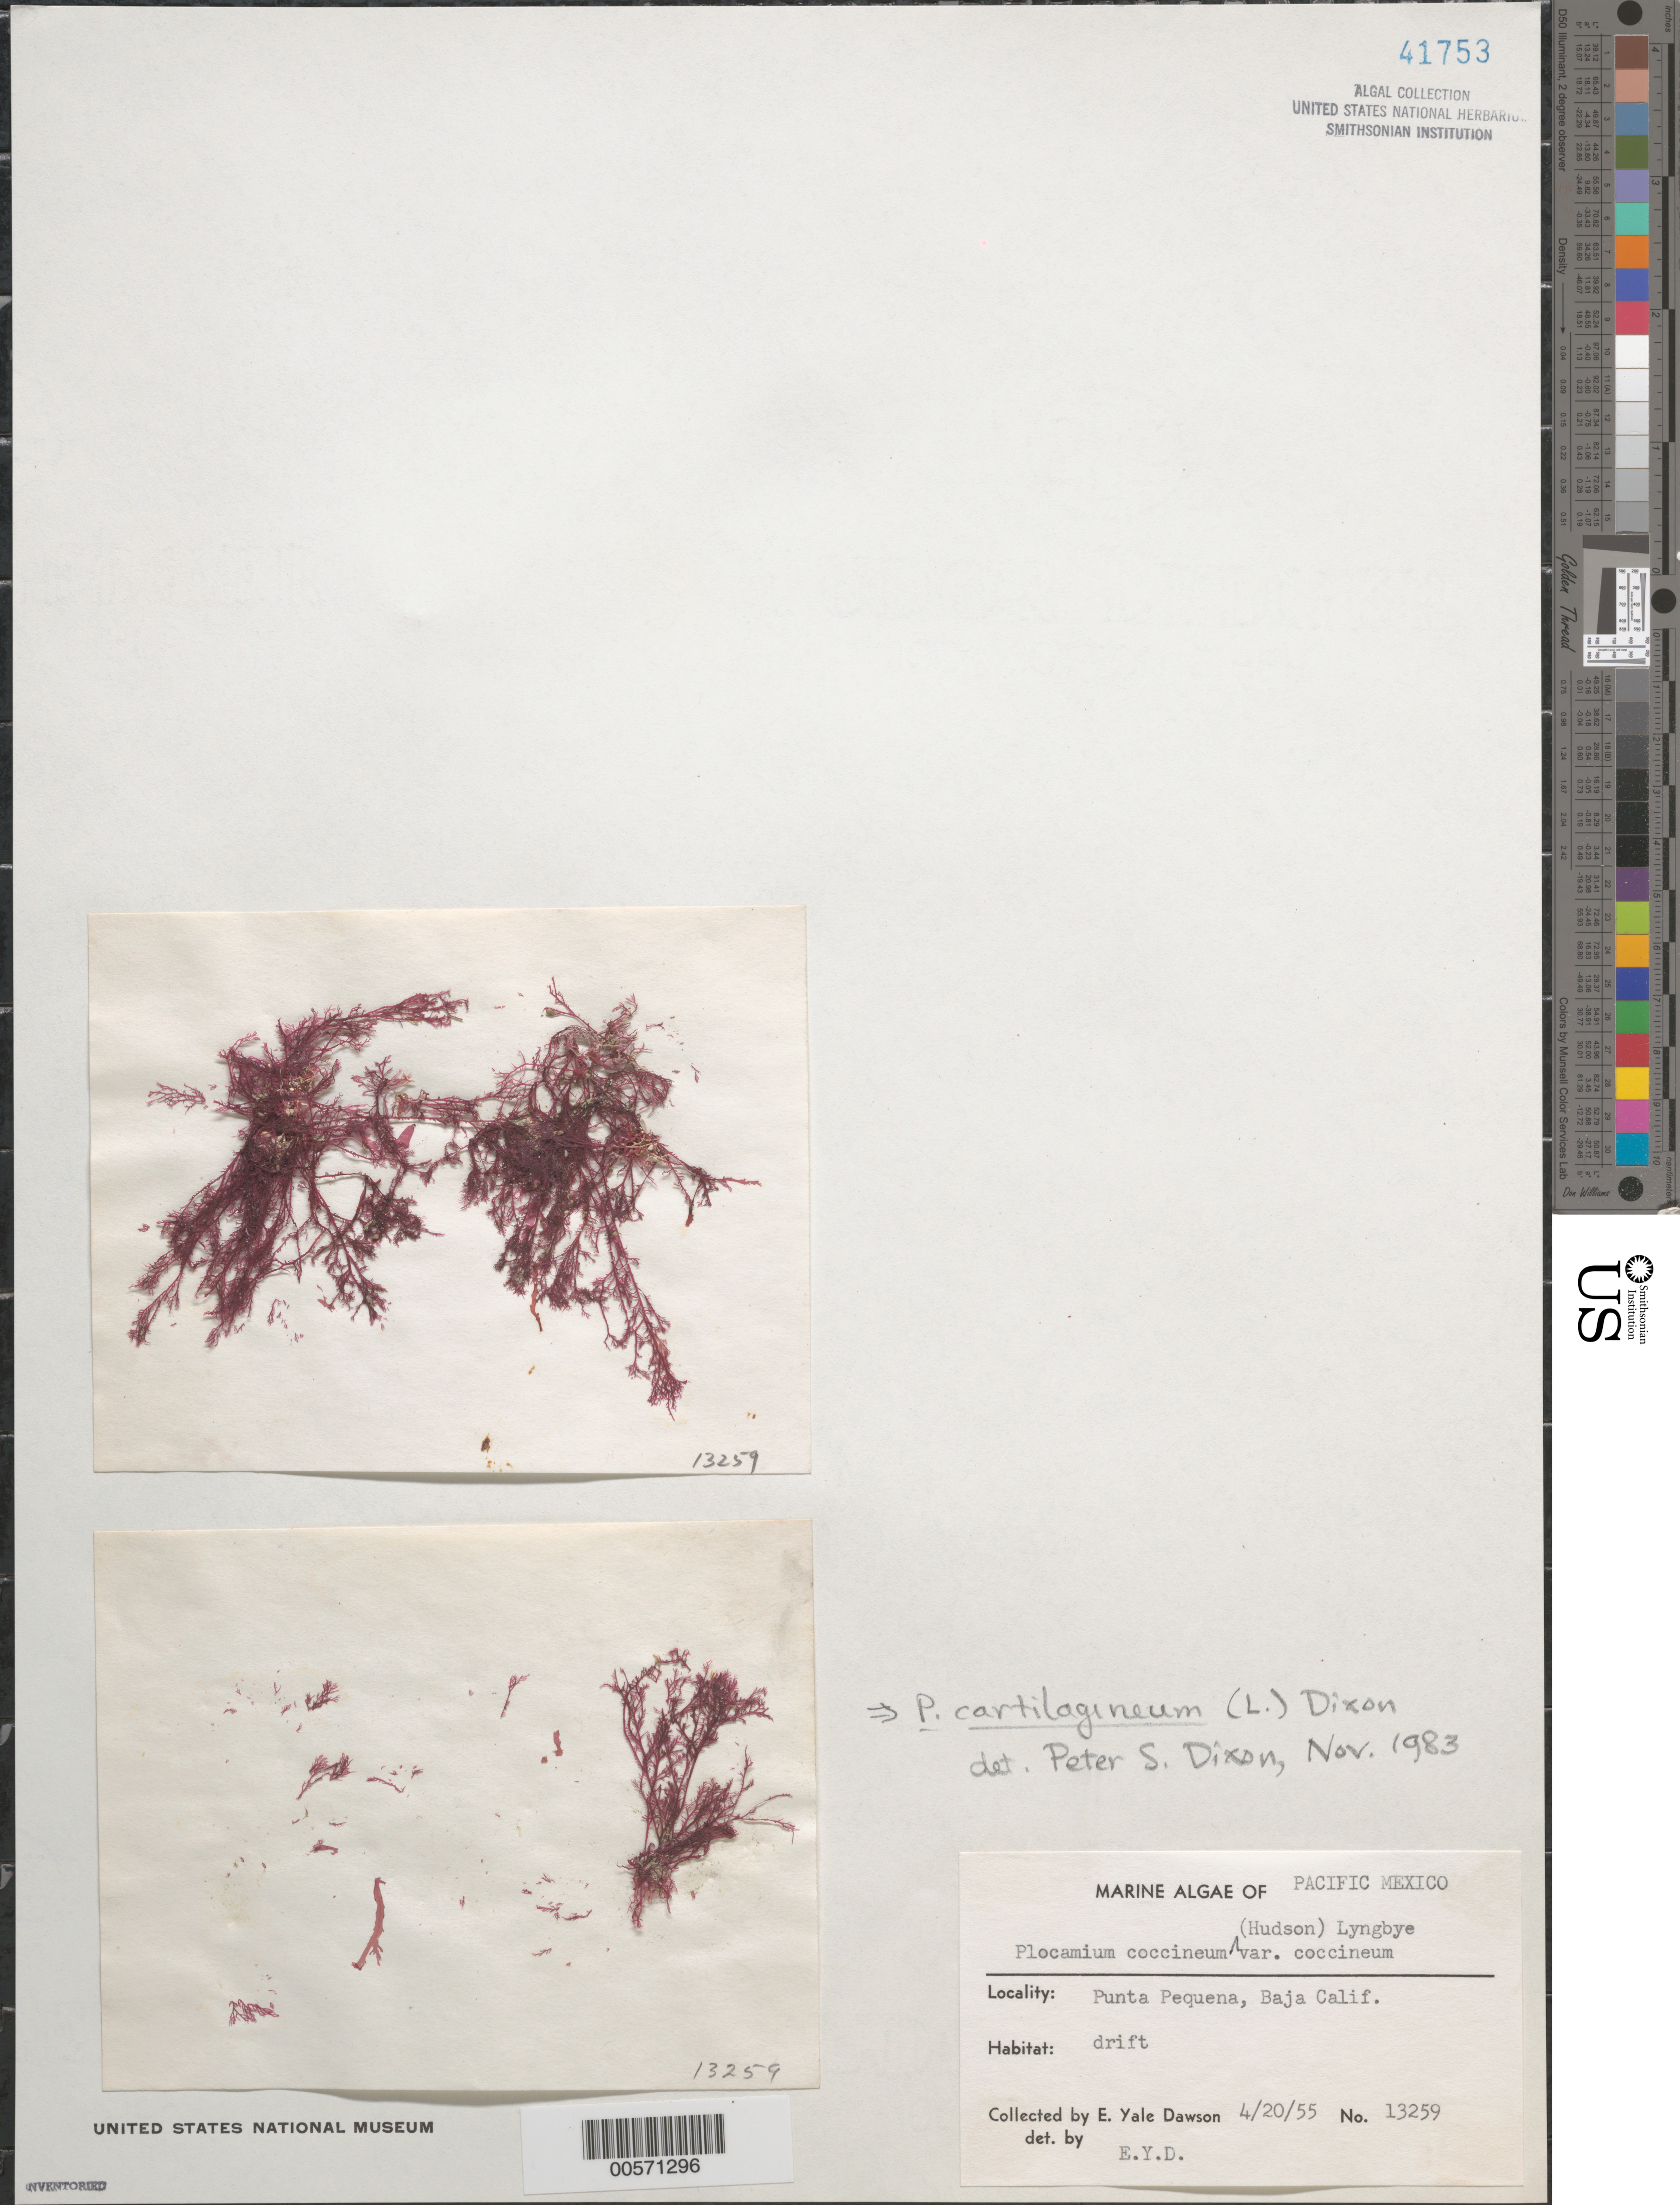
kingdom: Plantae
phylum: Rhodophyta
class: Florideophyceae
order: Plocamiales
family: Plocamiaceae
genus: Plocamium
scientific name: Plocamium cartilagineum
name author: (L.) P.S. Dixon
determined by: Dixon, P. S.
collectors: E. Y. Dawson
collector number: EYD 13259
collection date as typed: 20 Apr 1955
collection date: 1955-04-20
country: Mexico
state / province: Baja California Sur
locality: Punta Pequena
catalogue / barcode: US 41753